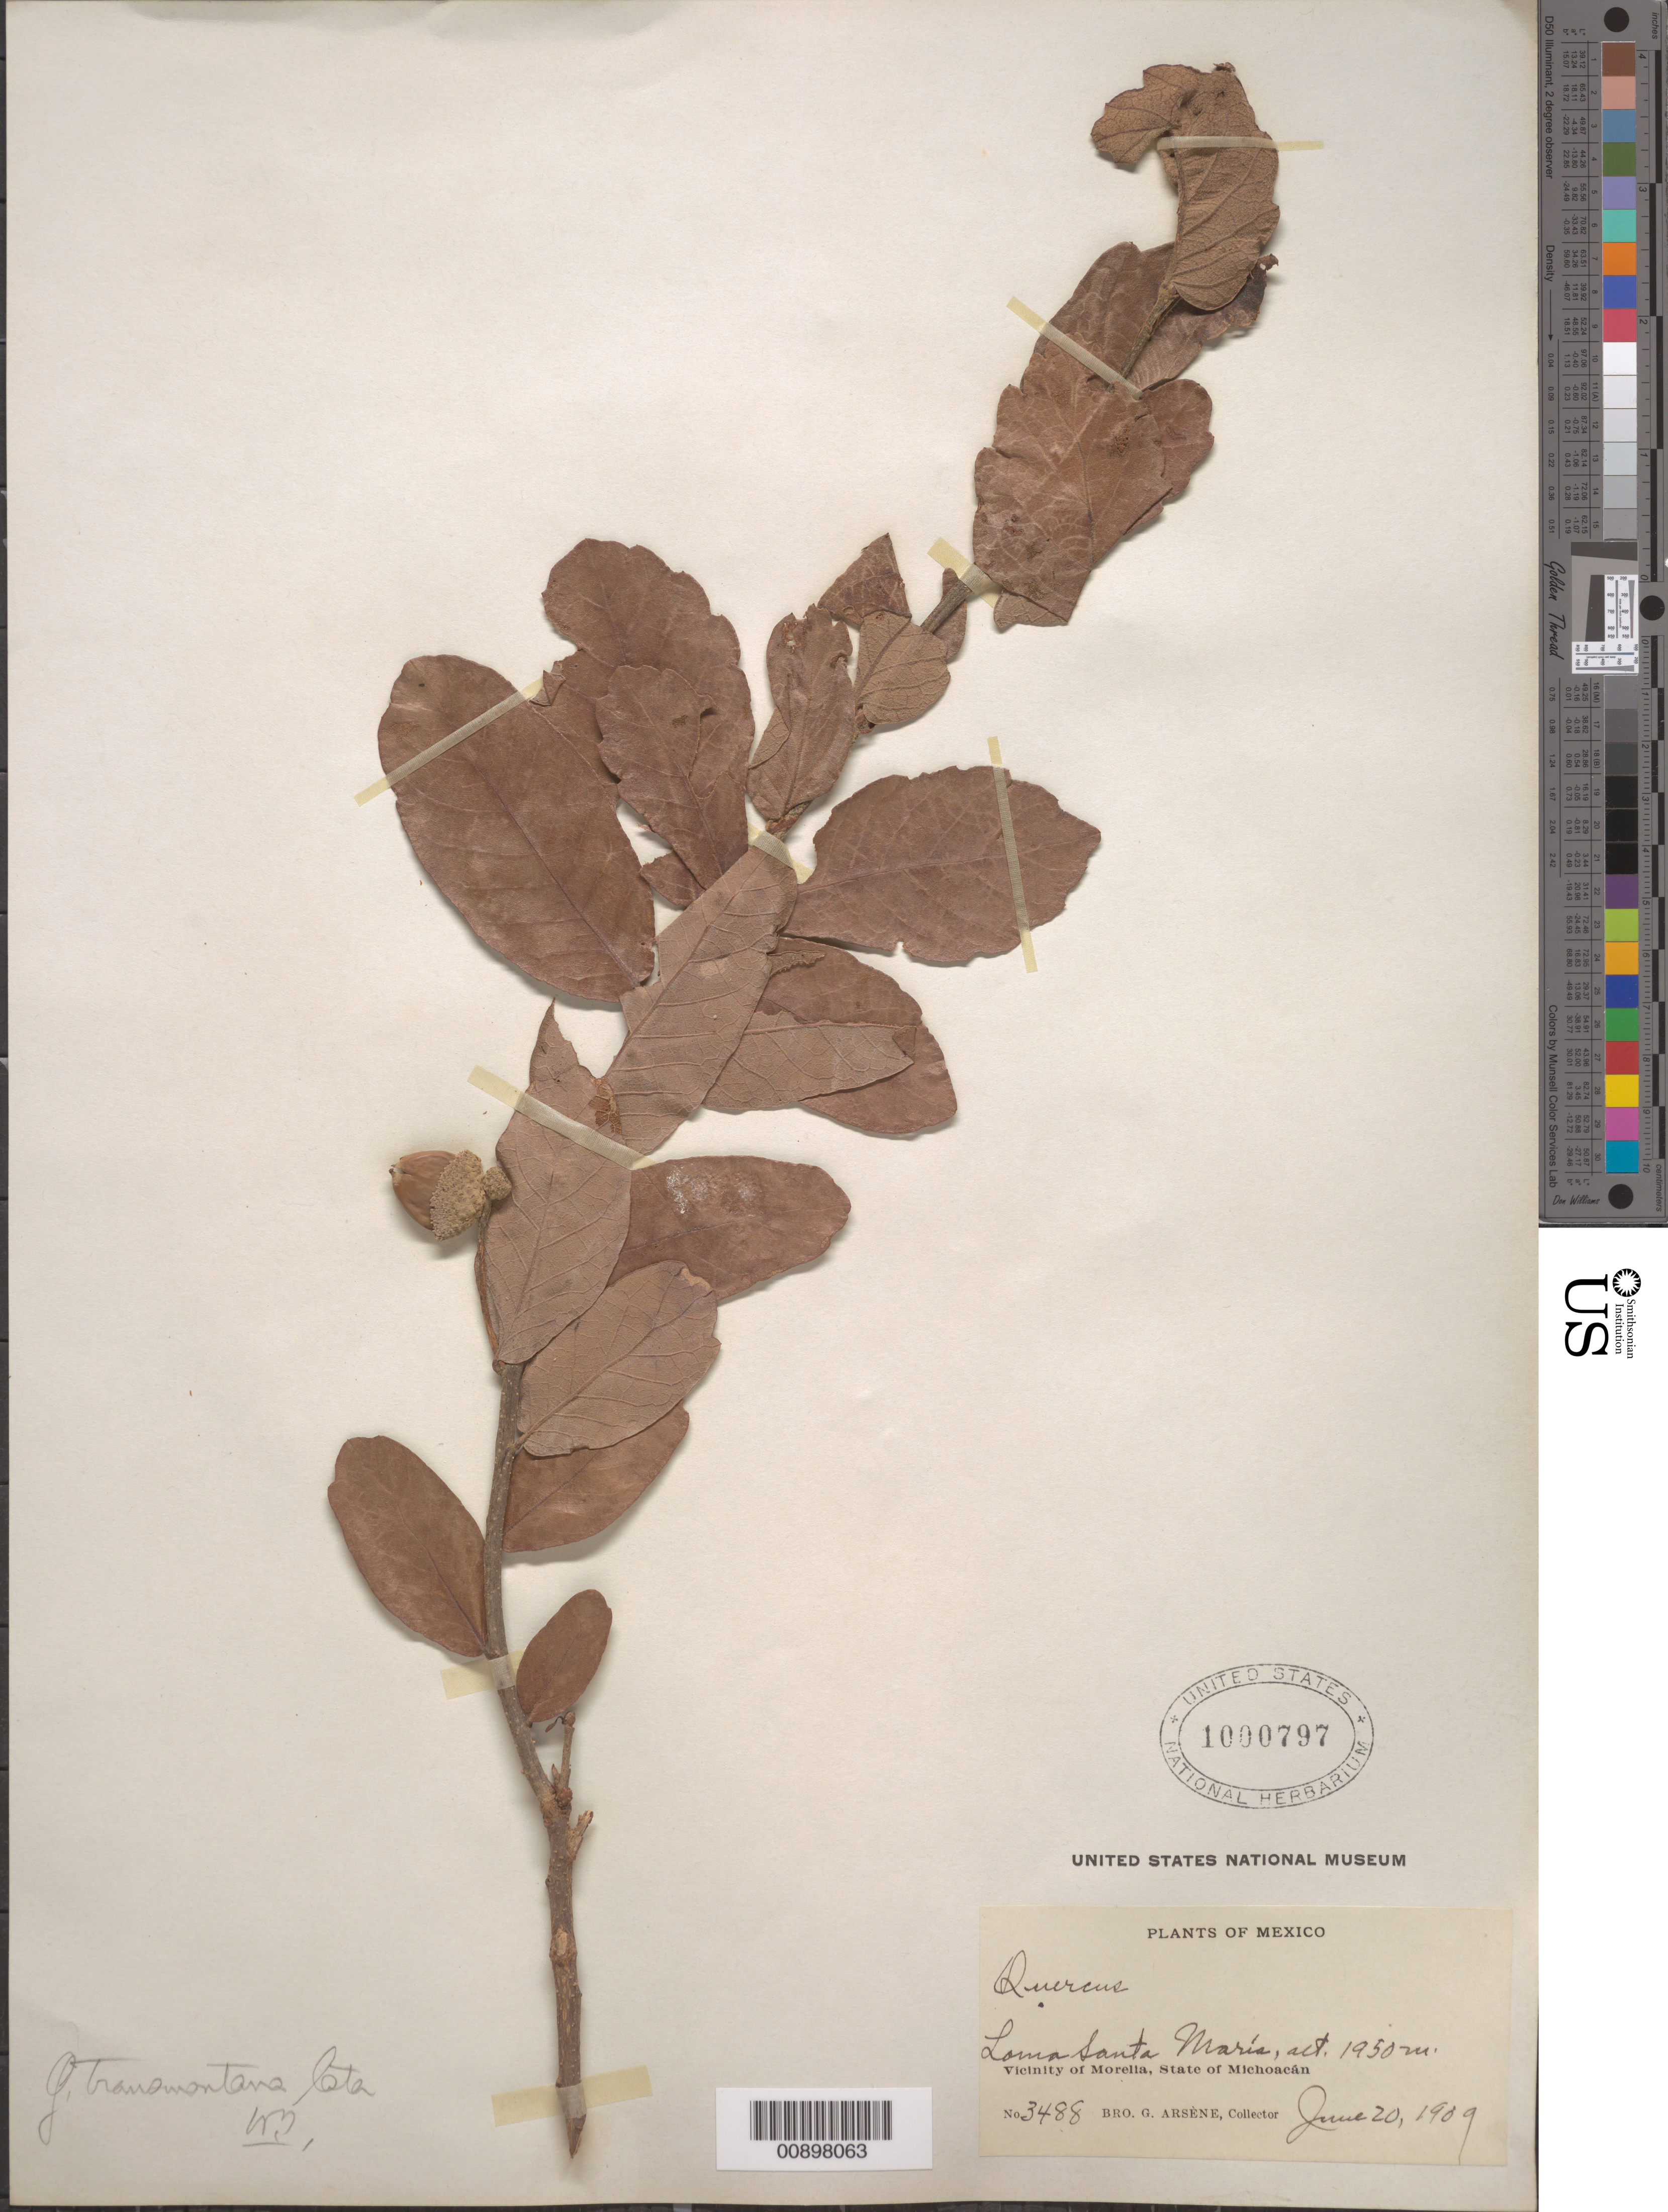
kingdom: Plantae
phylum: Tracheophyta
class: Magnoliopsida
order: Fagales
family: Fagaceae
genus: Quercus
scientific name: Quercus transmontana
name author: Trel.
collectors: Bro. G. Arsène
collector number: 3488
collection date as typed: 20 Jun 1909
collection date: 1909-06-20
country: Mexico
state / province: Michoacán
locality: Loma Santa María. Vicinity of Morelia, State of Michoacán.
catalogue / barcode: US 1000797